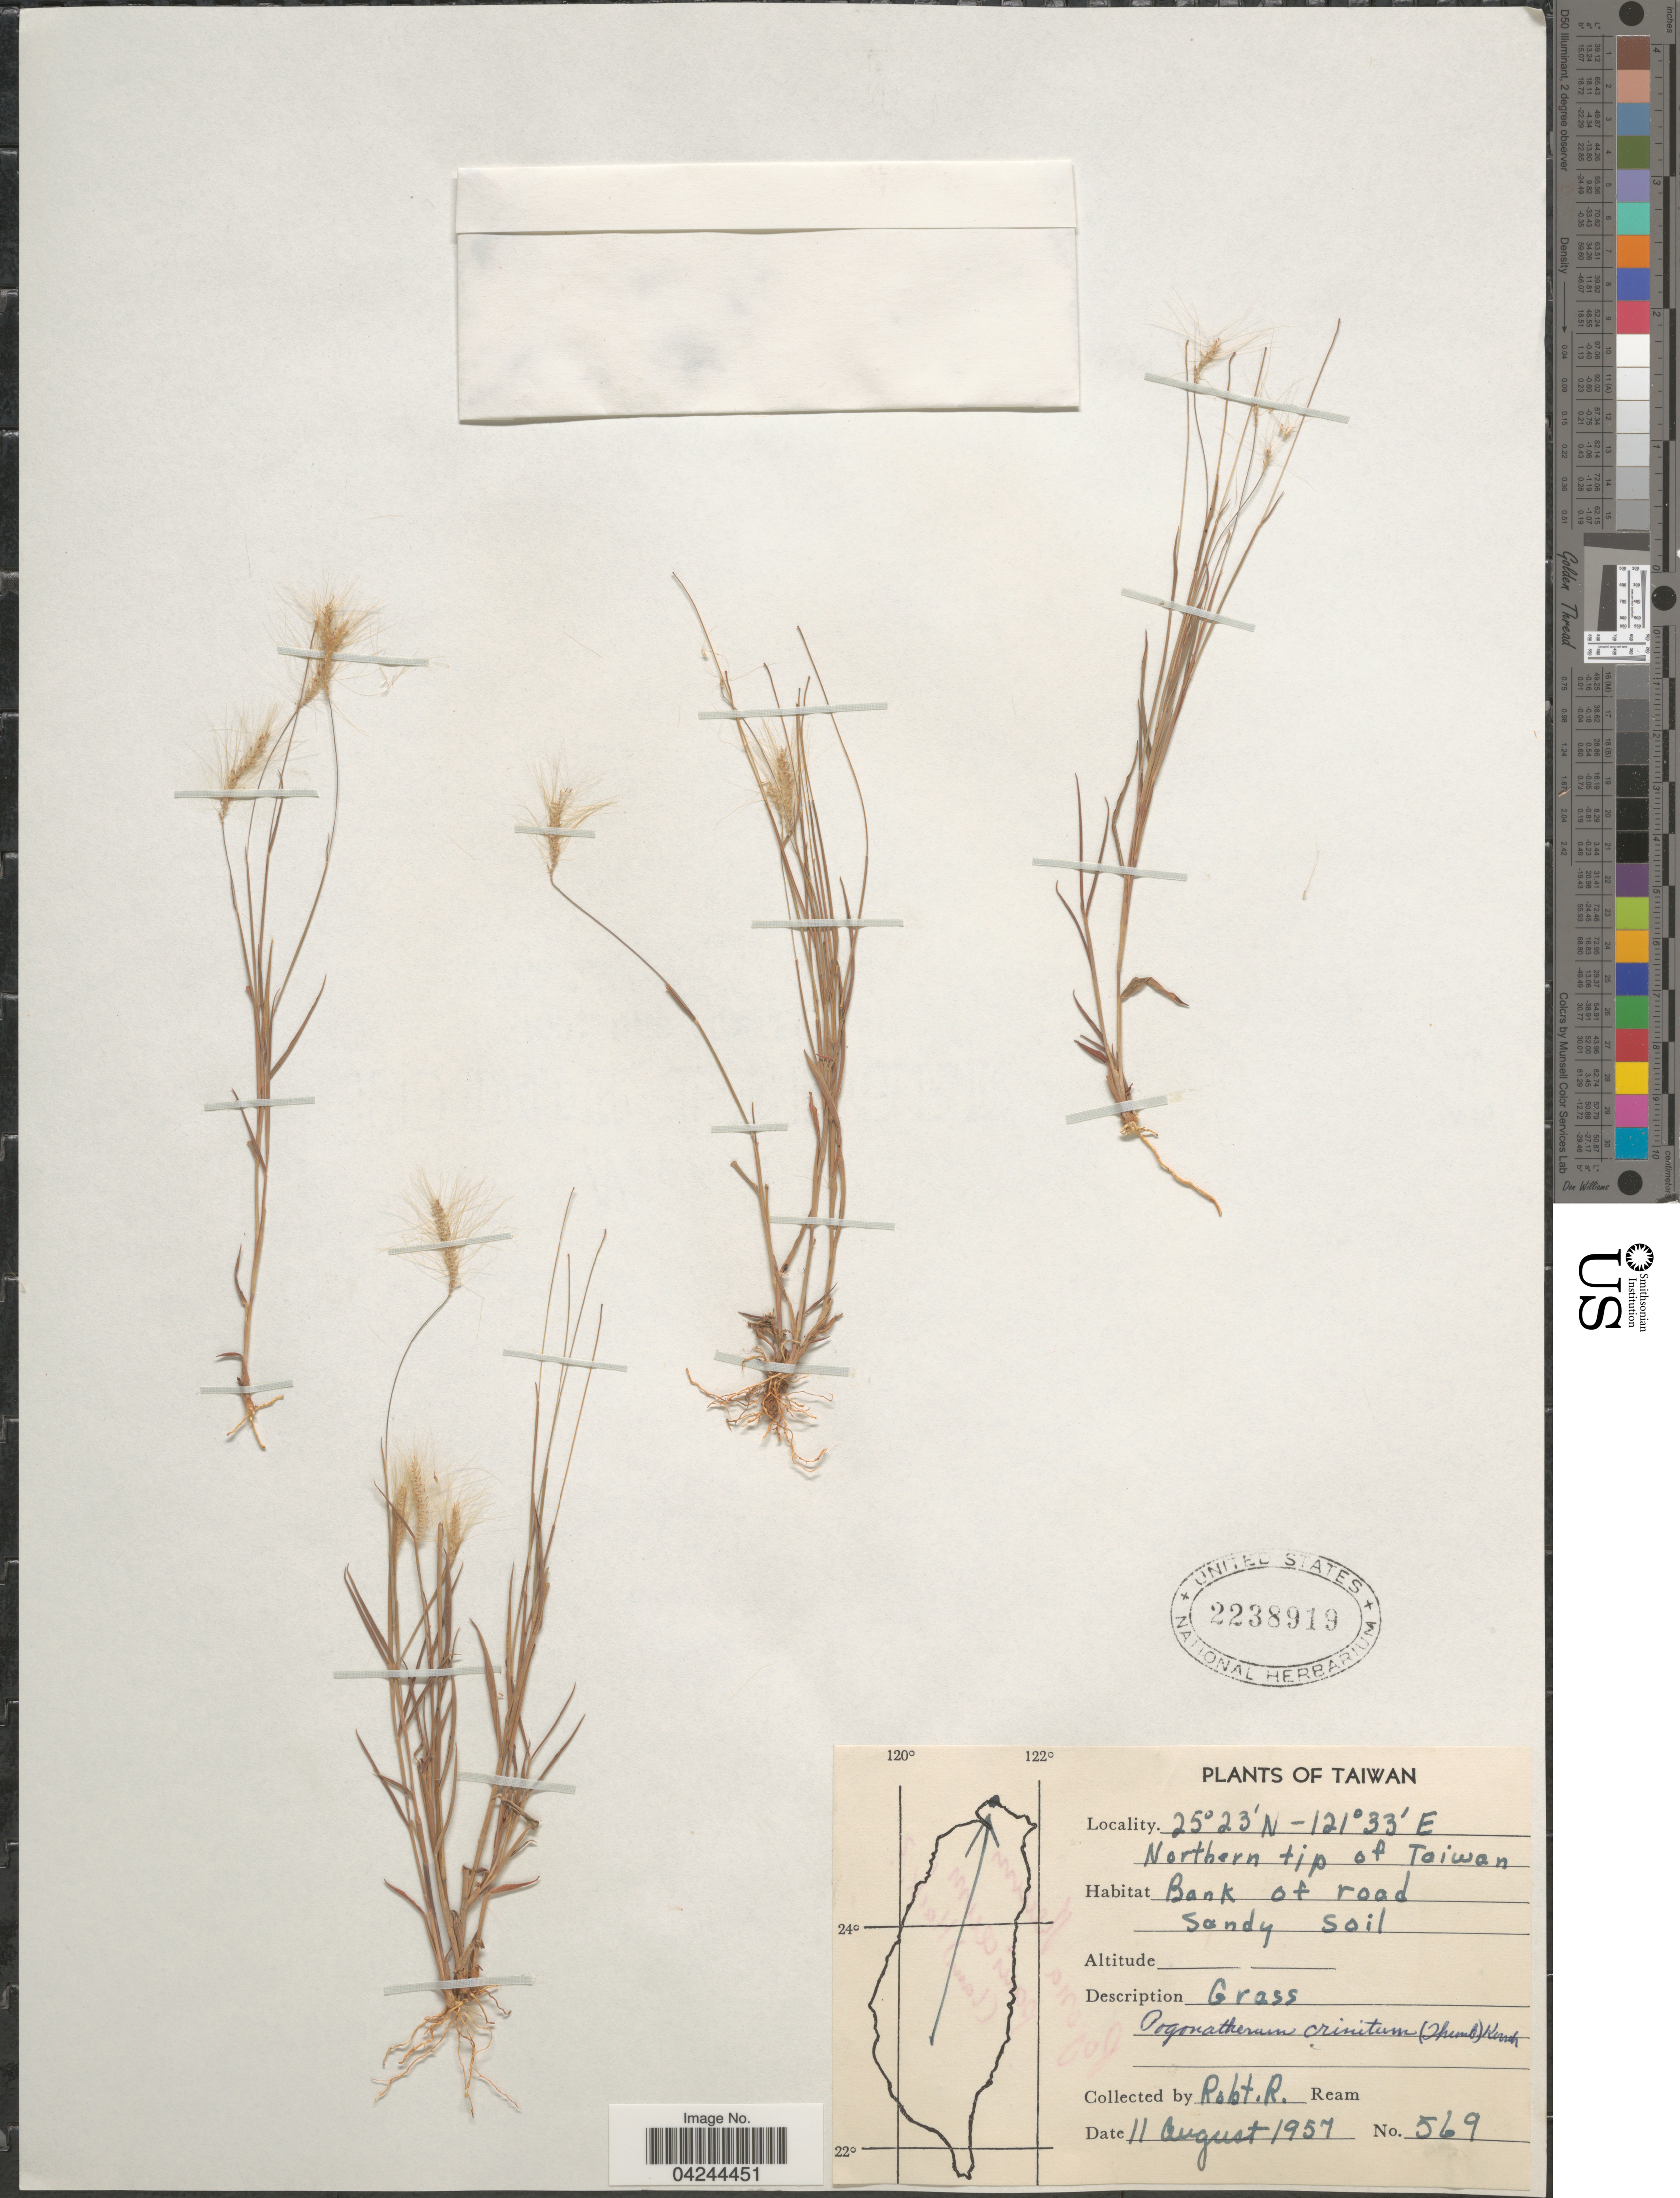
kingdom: Plantae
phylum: Tracheophyta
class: Liliopsida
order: Poales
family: Poaceae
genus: Pogonatherum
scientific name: Pogonatherum crinitum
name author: (Thunb.) Kunth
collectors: R. Ream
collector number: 569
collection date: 1957-08-11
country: Taiwan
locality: Northern tip of Taiwan. Bank of road. Sandy soil.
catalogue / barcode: US 2238919